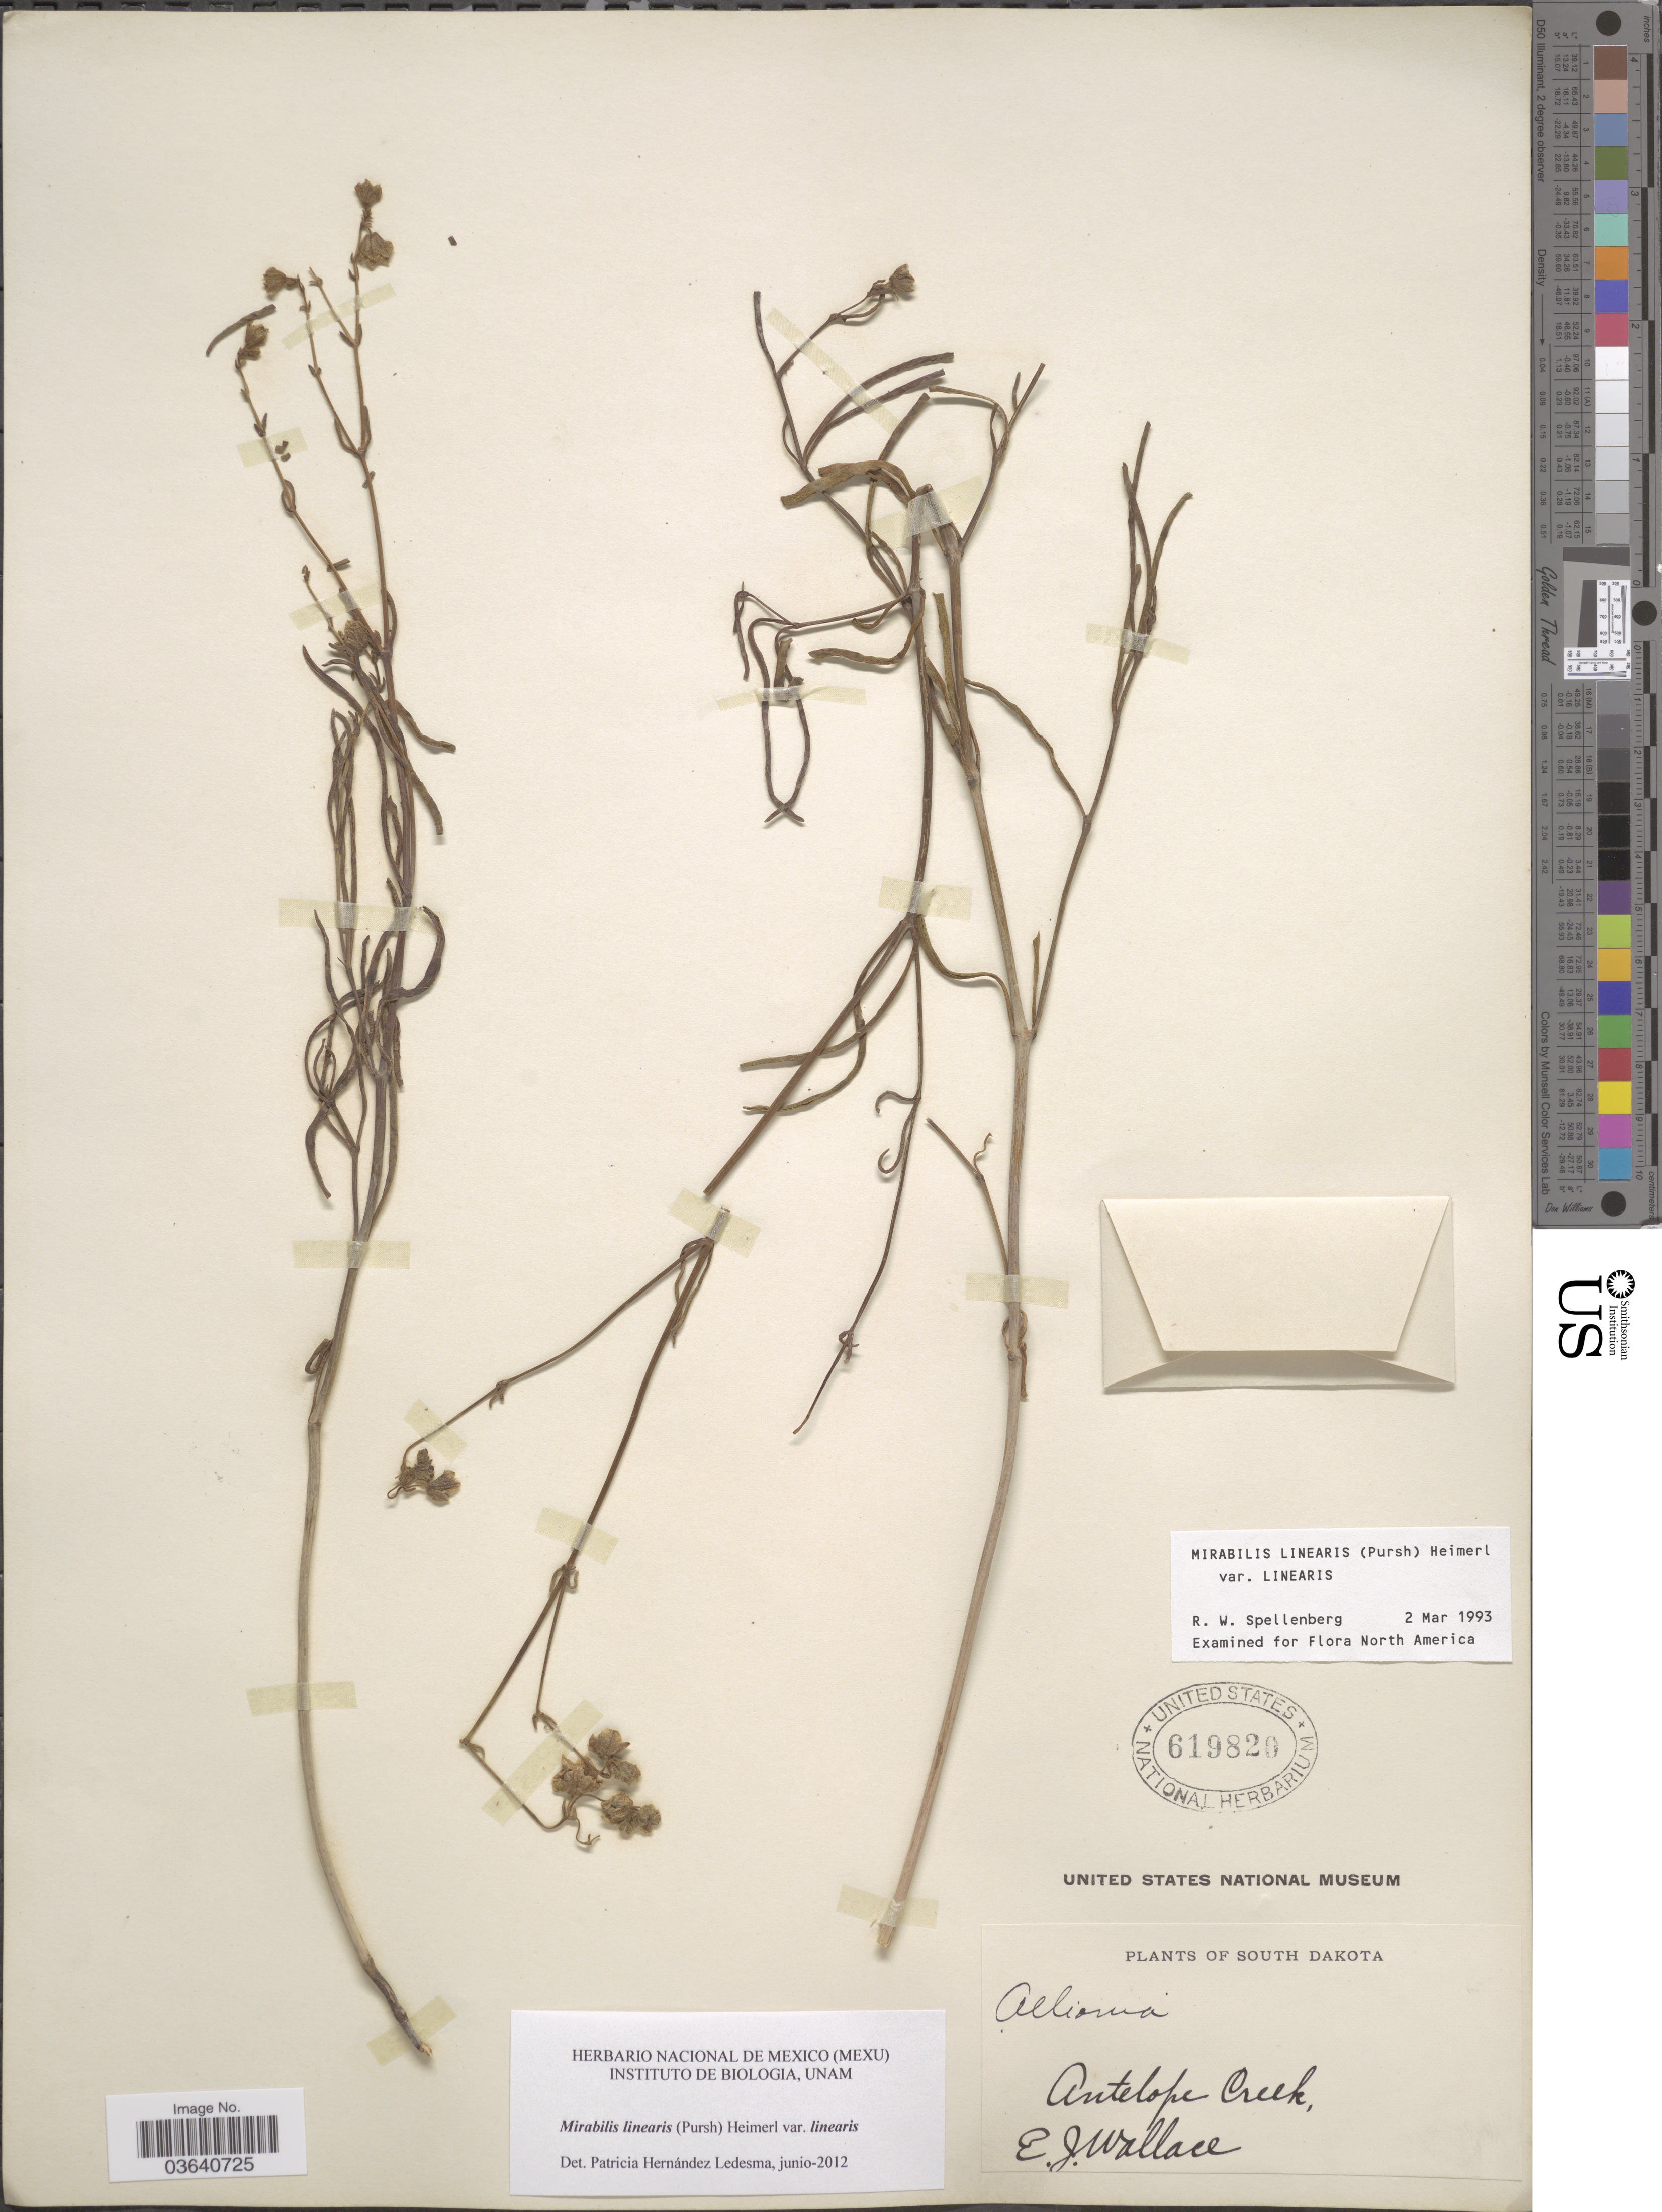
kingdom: Plantae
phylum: Tracheophyta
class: Magnoliopsida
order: Caryophyllales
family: Nyctaginaceae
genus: Mirabilis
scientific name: Mirabilis linearis var. linearis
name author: (Pursh) Heimerl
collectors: E. J. Wallace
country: United States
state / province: South Dakota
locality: Antelope Creek.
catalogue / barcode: US 619820